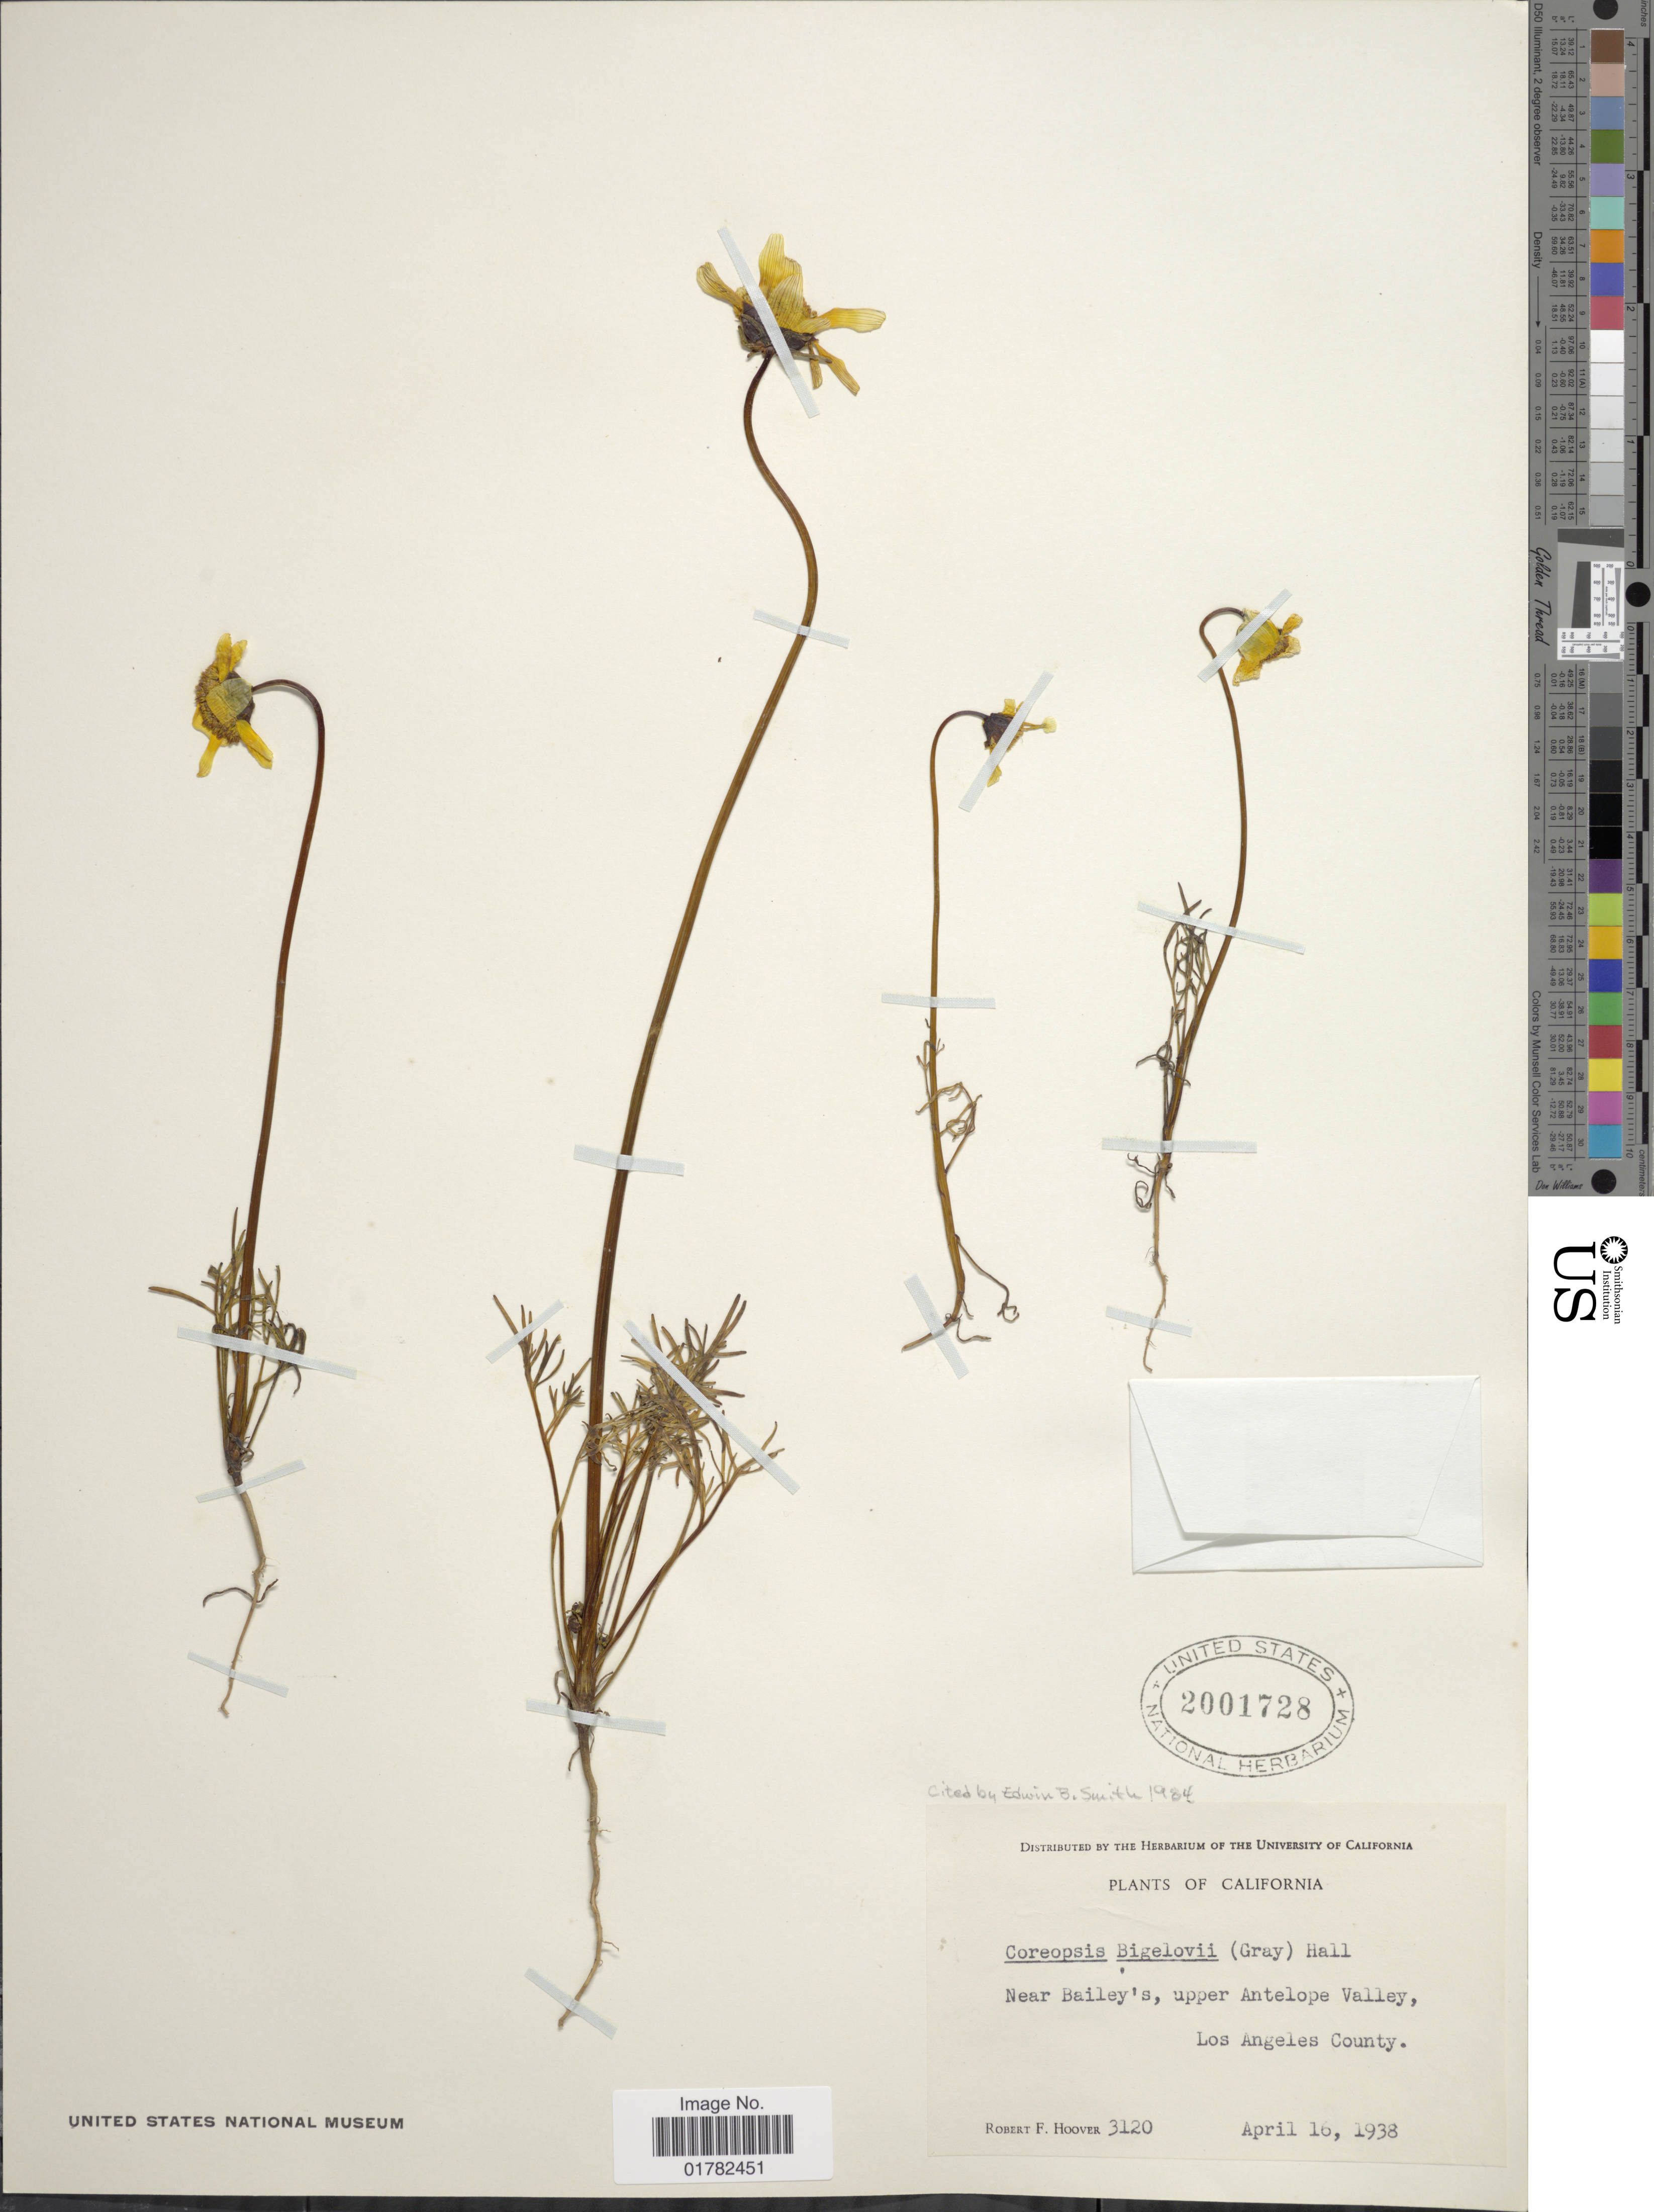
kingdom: Plantae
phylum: Tracheophyta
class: Magnoliopsida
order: Asterales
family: Asteraceae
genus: Coreopsis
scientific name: Coreopsis bigelovii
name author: (A. Gray) Voss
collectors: R. F. Hoover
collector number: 3120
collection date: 1938-04-16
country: United States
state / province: California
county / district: Los Angeles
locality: Near Bailey's upper Antelope Valley, Los Angeles County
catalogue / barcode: US 2001728